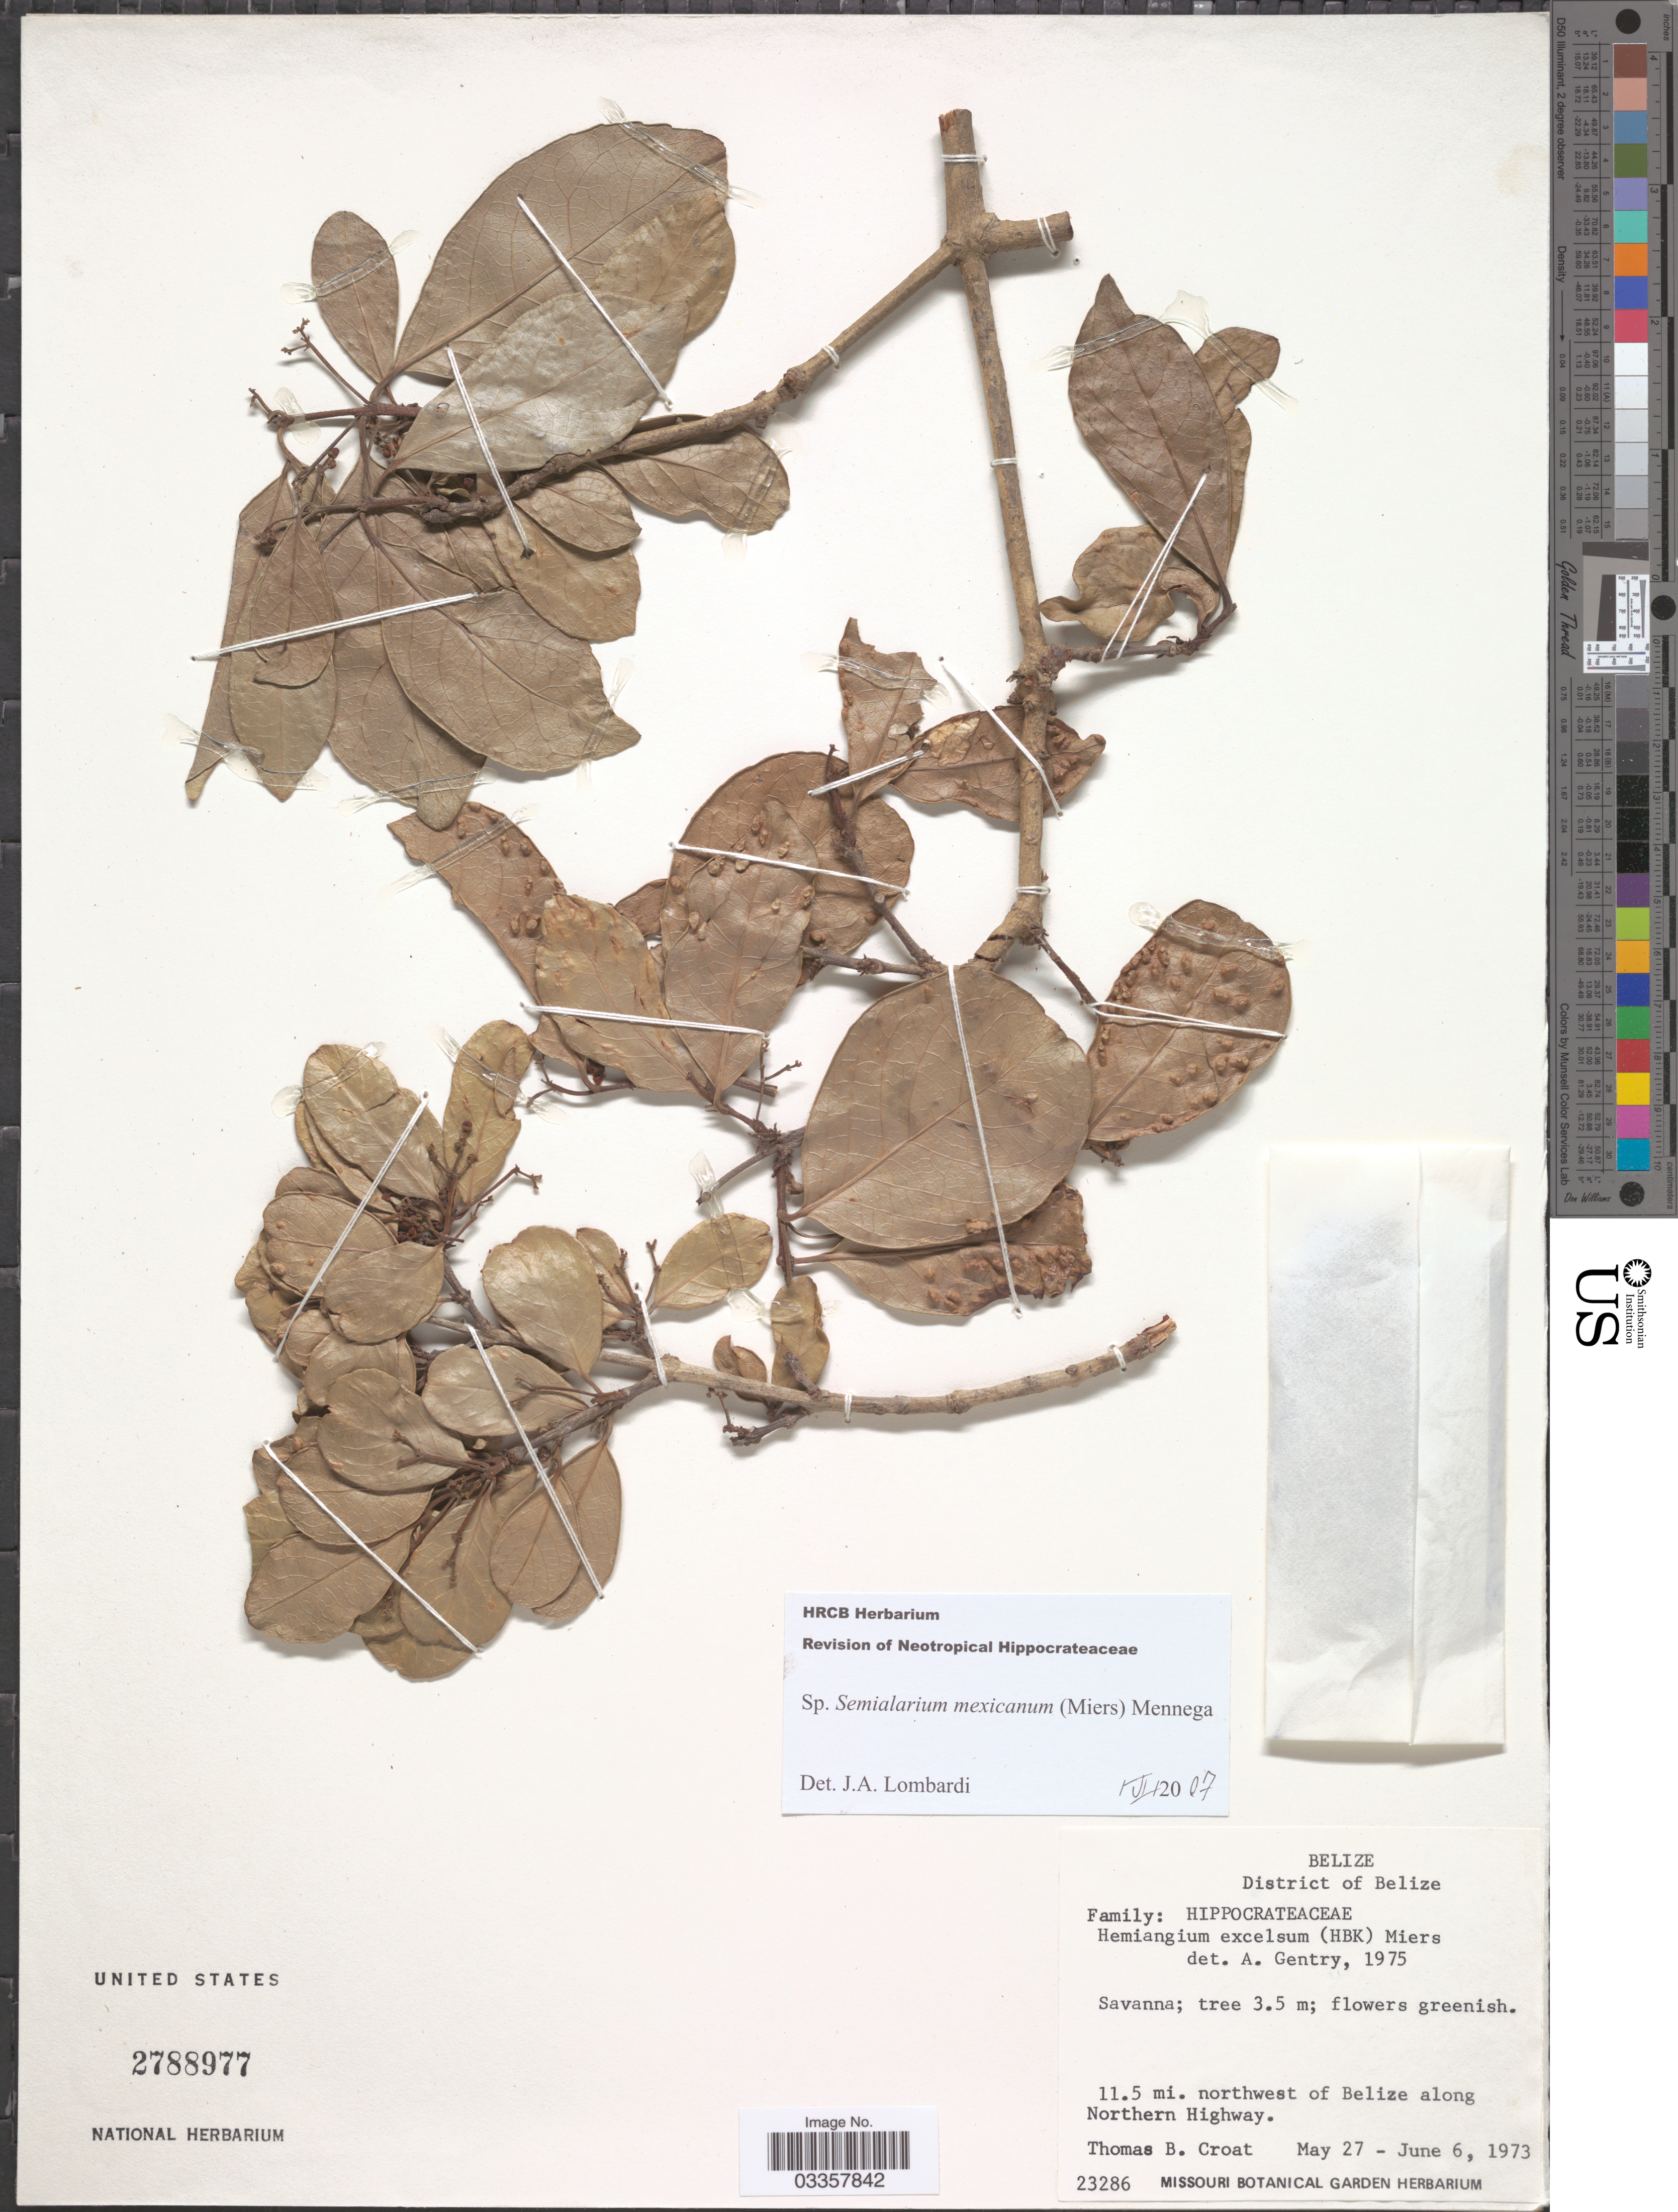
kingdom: Plantae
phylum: Tracheophyta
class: Magnoliopsida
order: Celastrales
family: Celastraceae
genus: Semialarium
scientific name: Semialarium mexicanum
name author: (Miers) Mennega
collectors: T. B. Croat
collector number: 23286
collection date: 1973-05-27/1973-06-06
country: Belize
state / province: Belize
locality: District of Belize. 11.5 mi. northwest of Belize along Northern Highway.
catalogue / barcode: US 2788977